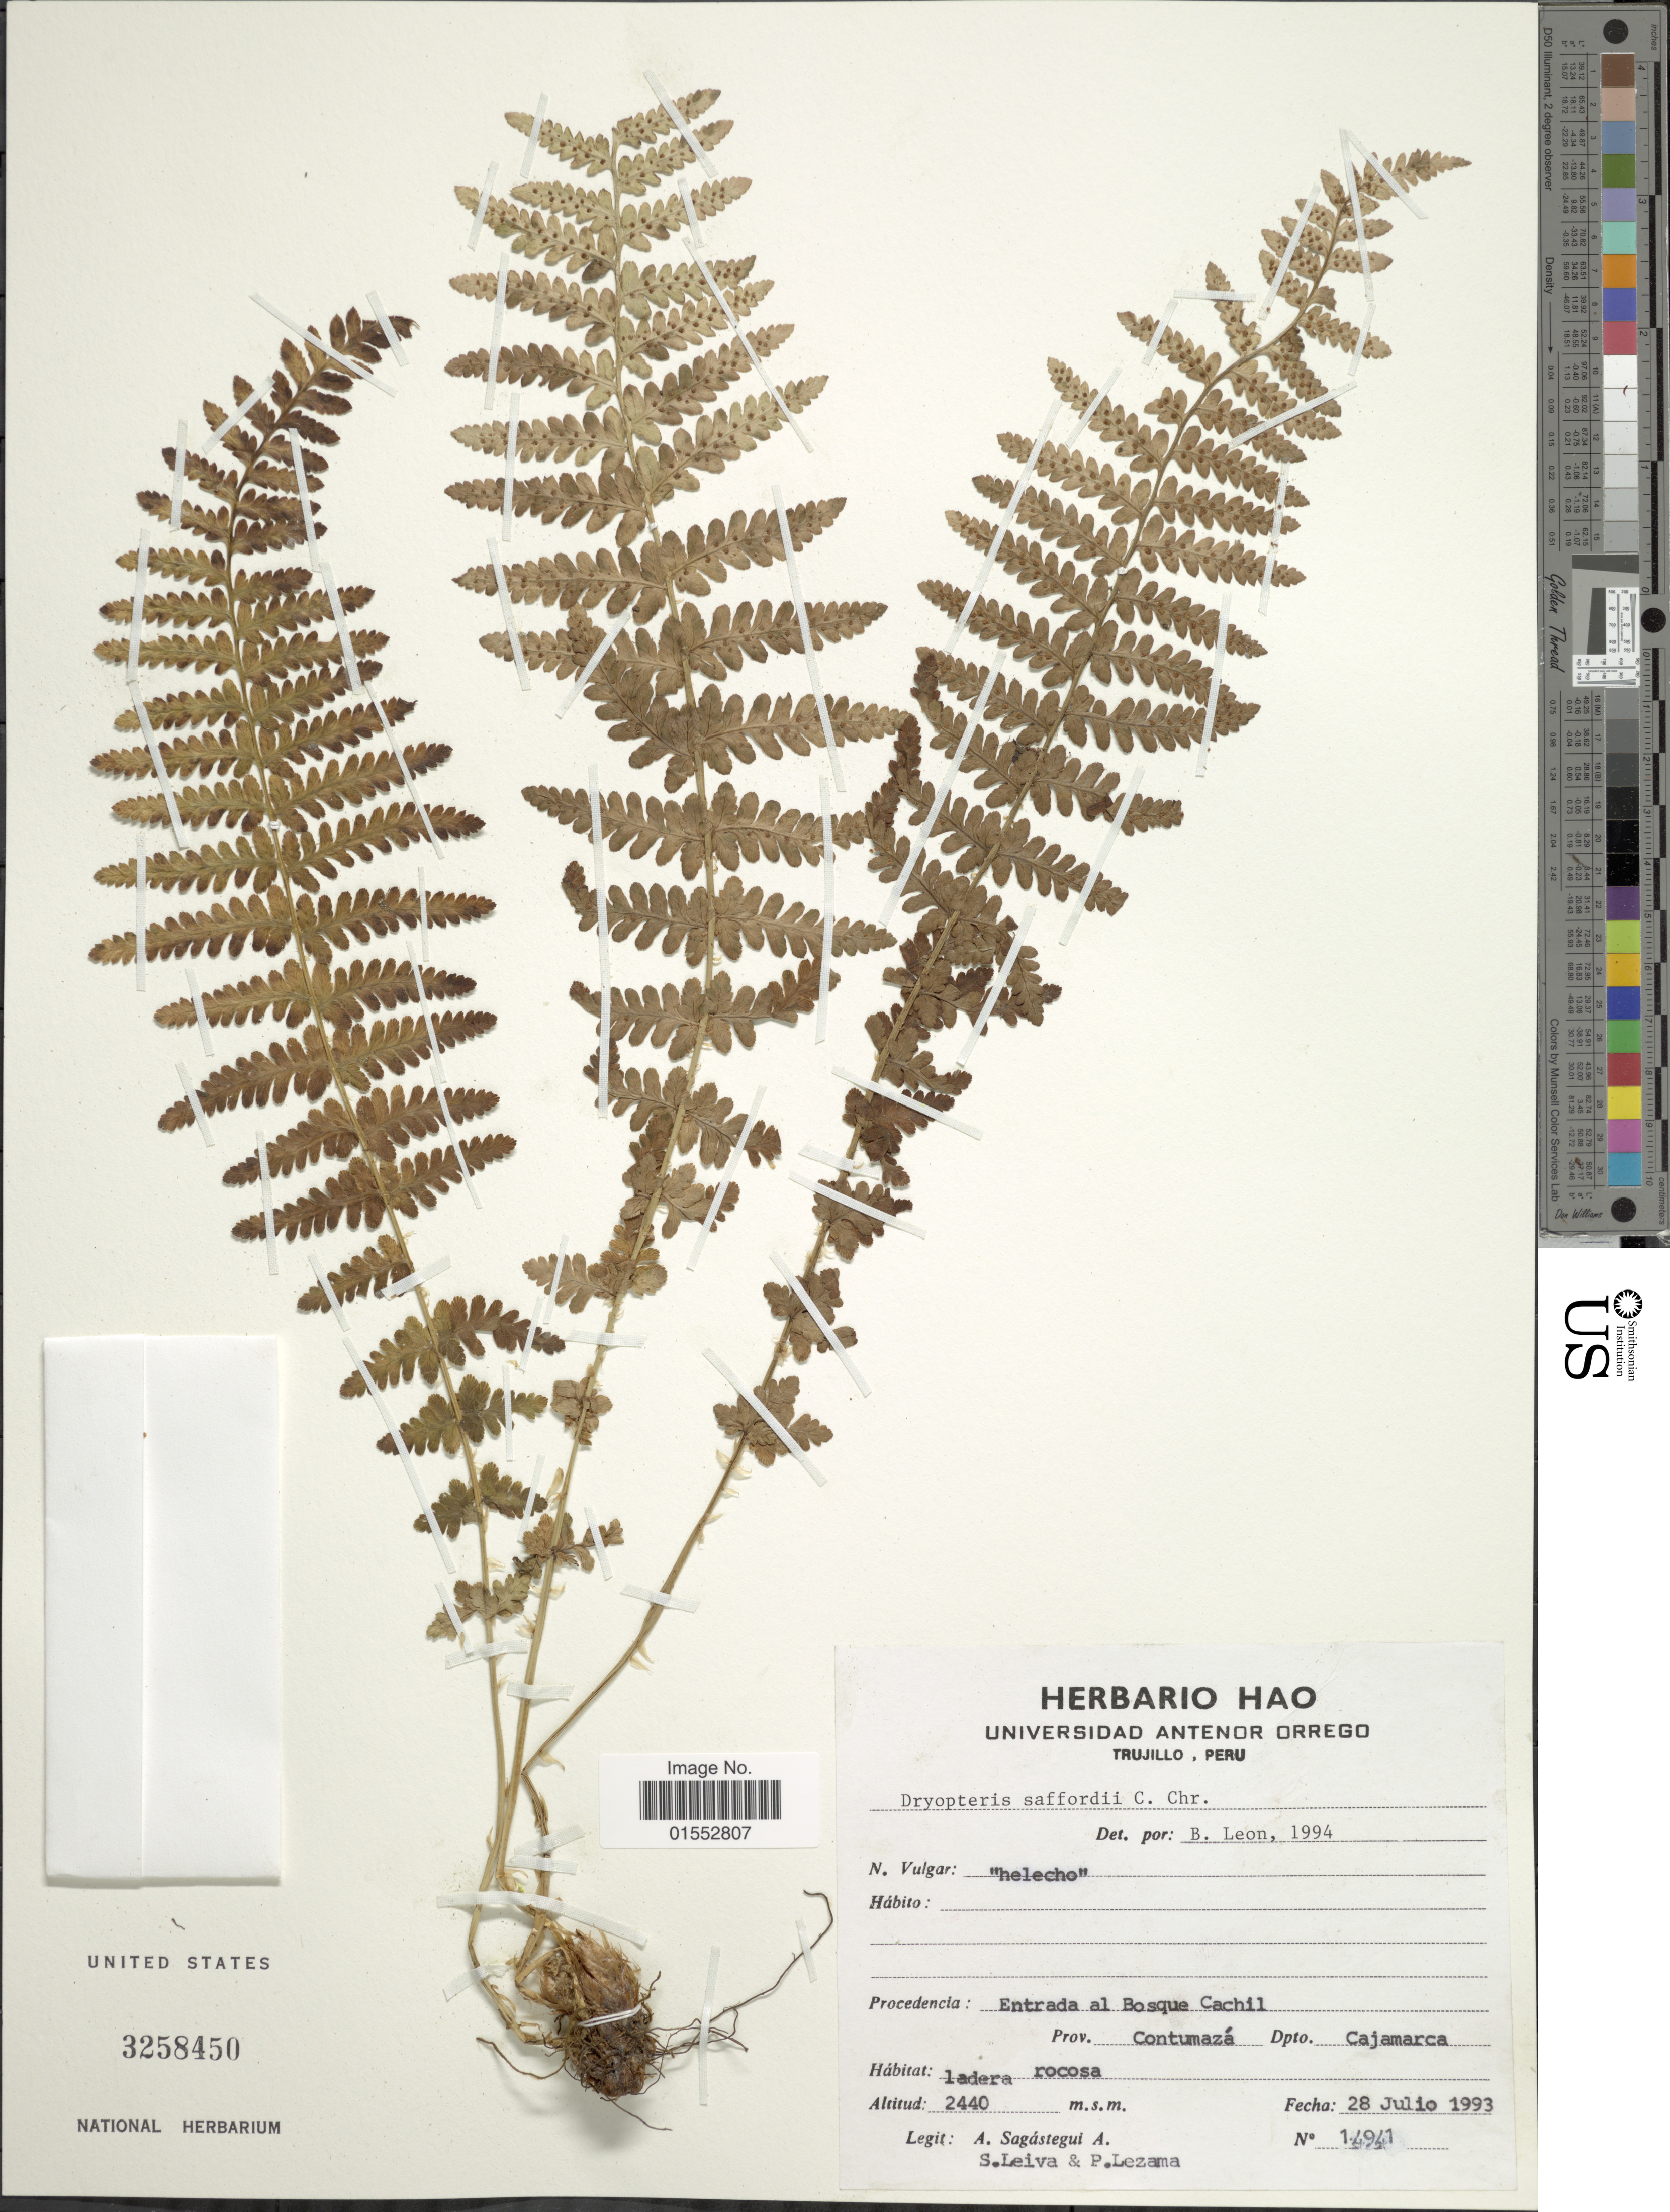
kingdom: Plantae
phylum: Tracheophyta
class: Polypodiopsida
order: Polypodiales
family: Dryopteridaceae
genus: Dryopteris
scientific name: Dryopteris saffordii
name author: C. Chr.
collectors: A. Sagástegui A., A. Leiva & P. Lezama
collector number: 14941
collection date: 1993-07-28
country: Peru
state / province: Cajamarca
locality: Procedencia Entrada al Bosque Cachil, Prov. Contumazá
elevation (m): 2440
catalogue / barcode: US 3258450